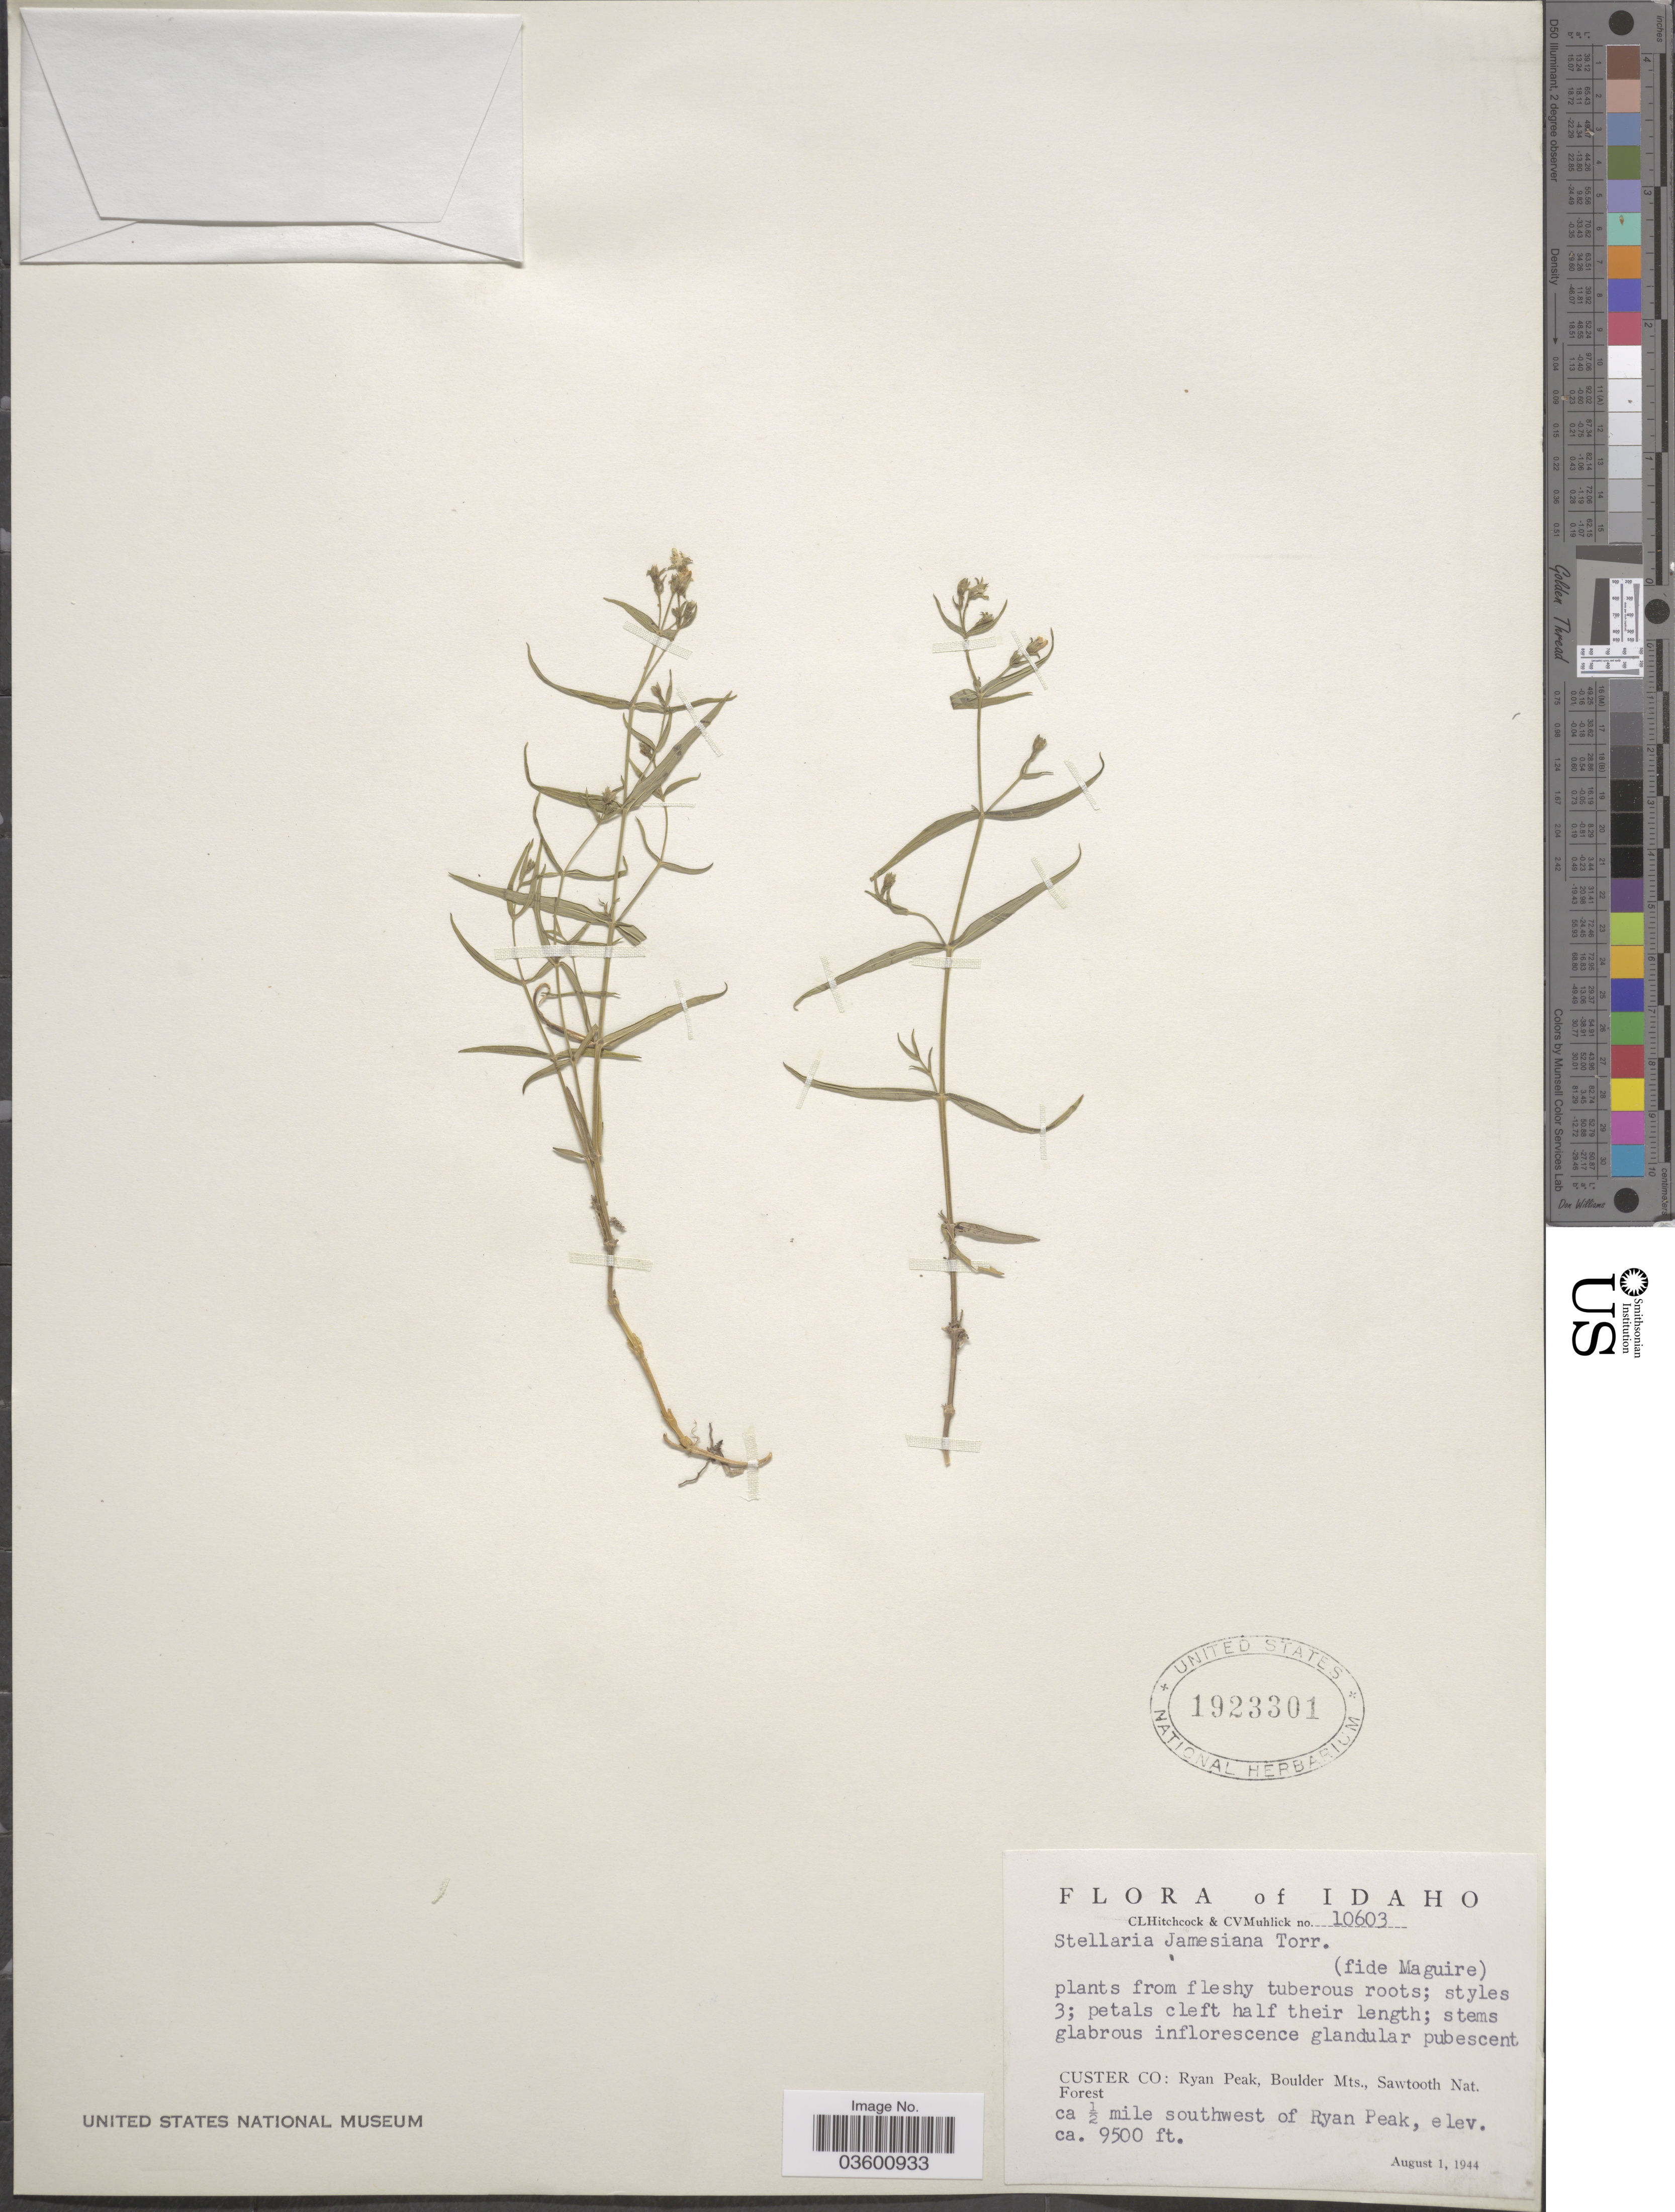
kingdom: Plantae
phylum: Tracheophyta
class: Magnoliopsida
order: Caryophyllales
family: Caryophyllaceae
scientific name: Torreyostellaria jamesiana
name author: (Torr.) Gang Yao et al.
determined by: Strong, M. T., (US), Smithsonian Institution - National Museum of Natural History (UNITED STATES)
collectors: C. L. Hitchcock & C. V. Muhlick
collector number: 10603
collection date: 1944-08-01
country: United States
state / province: Idaho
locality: Custer Co: Ryan Peak, Boulder Mts., Sawtooth Nat. Forest, ca ½ mile southwest of Ryan Peak.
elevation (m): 2896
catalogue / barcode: US 1923301